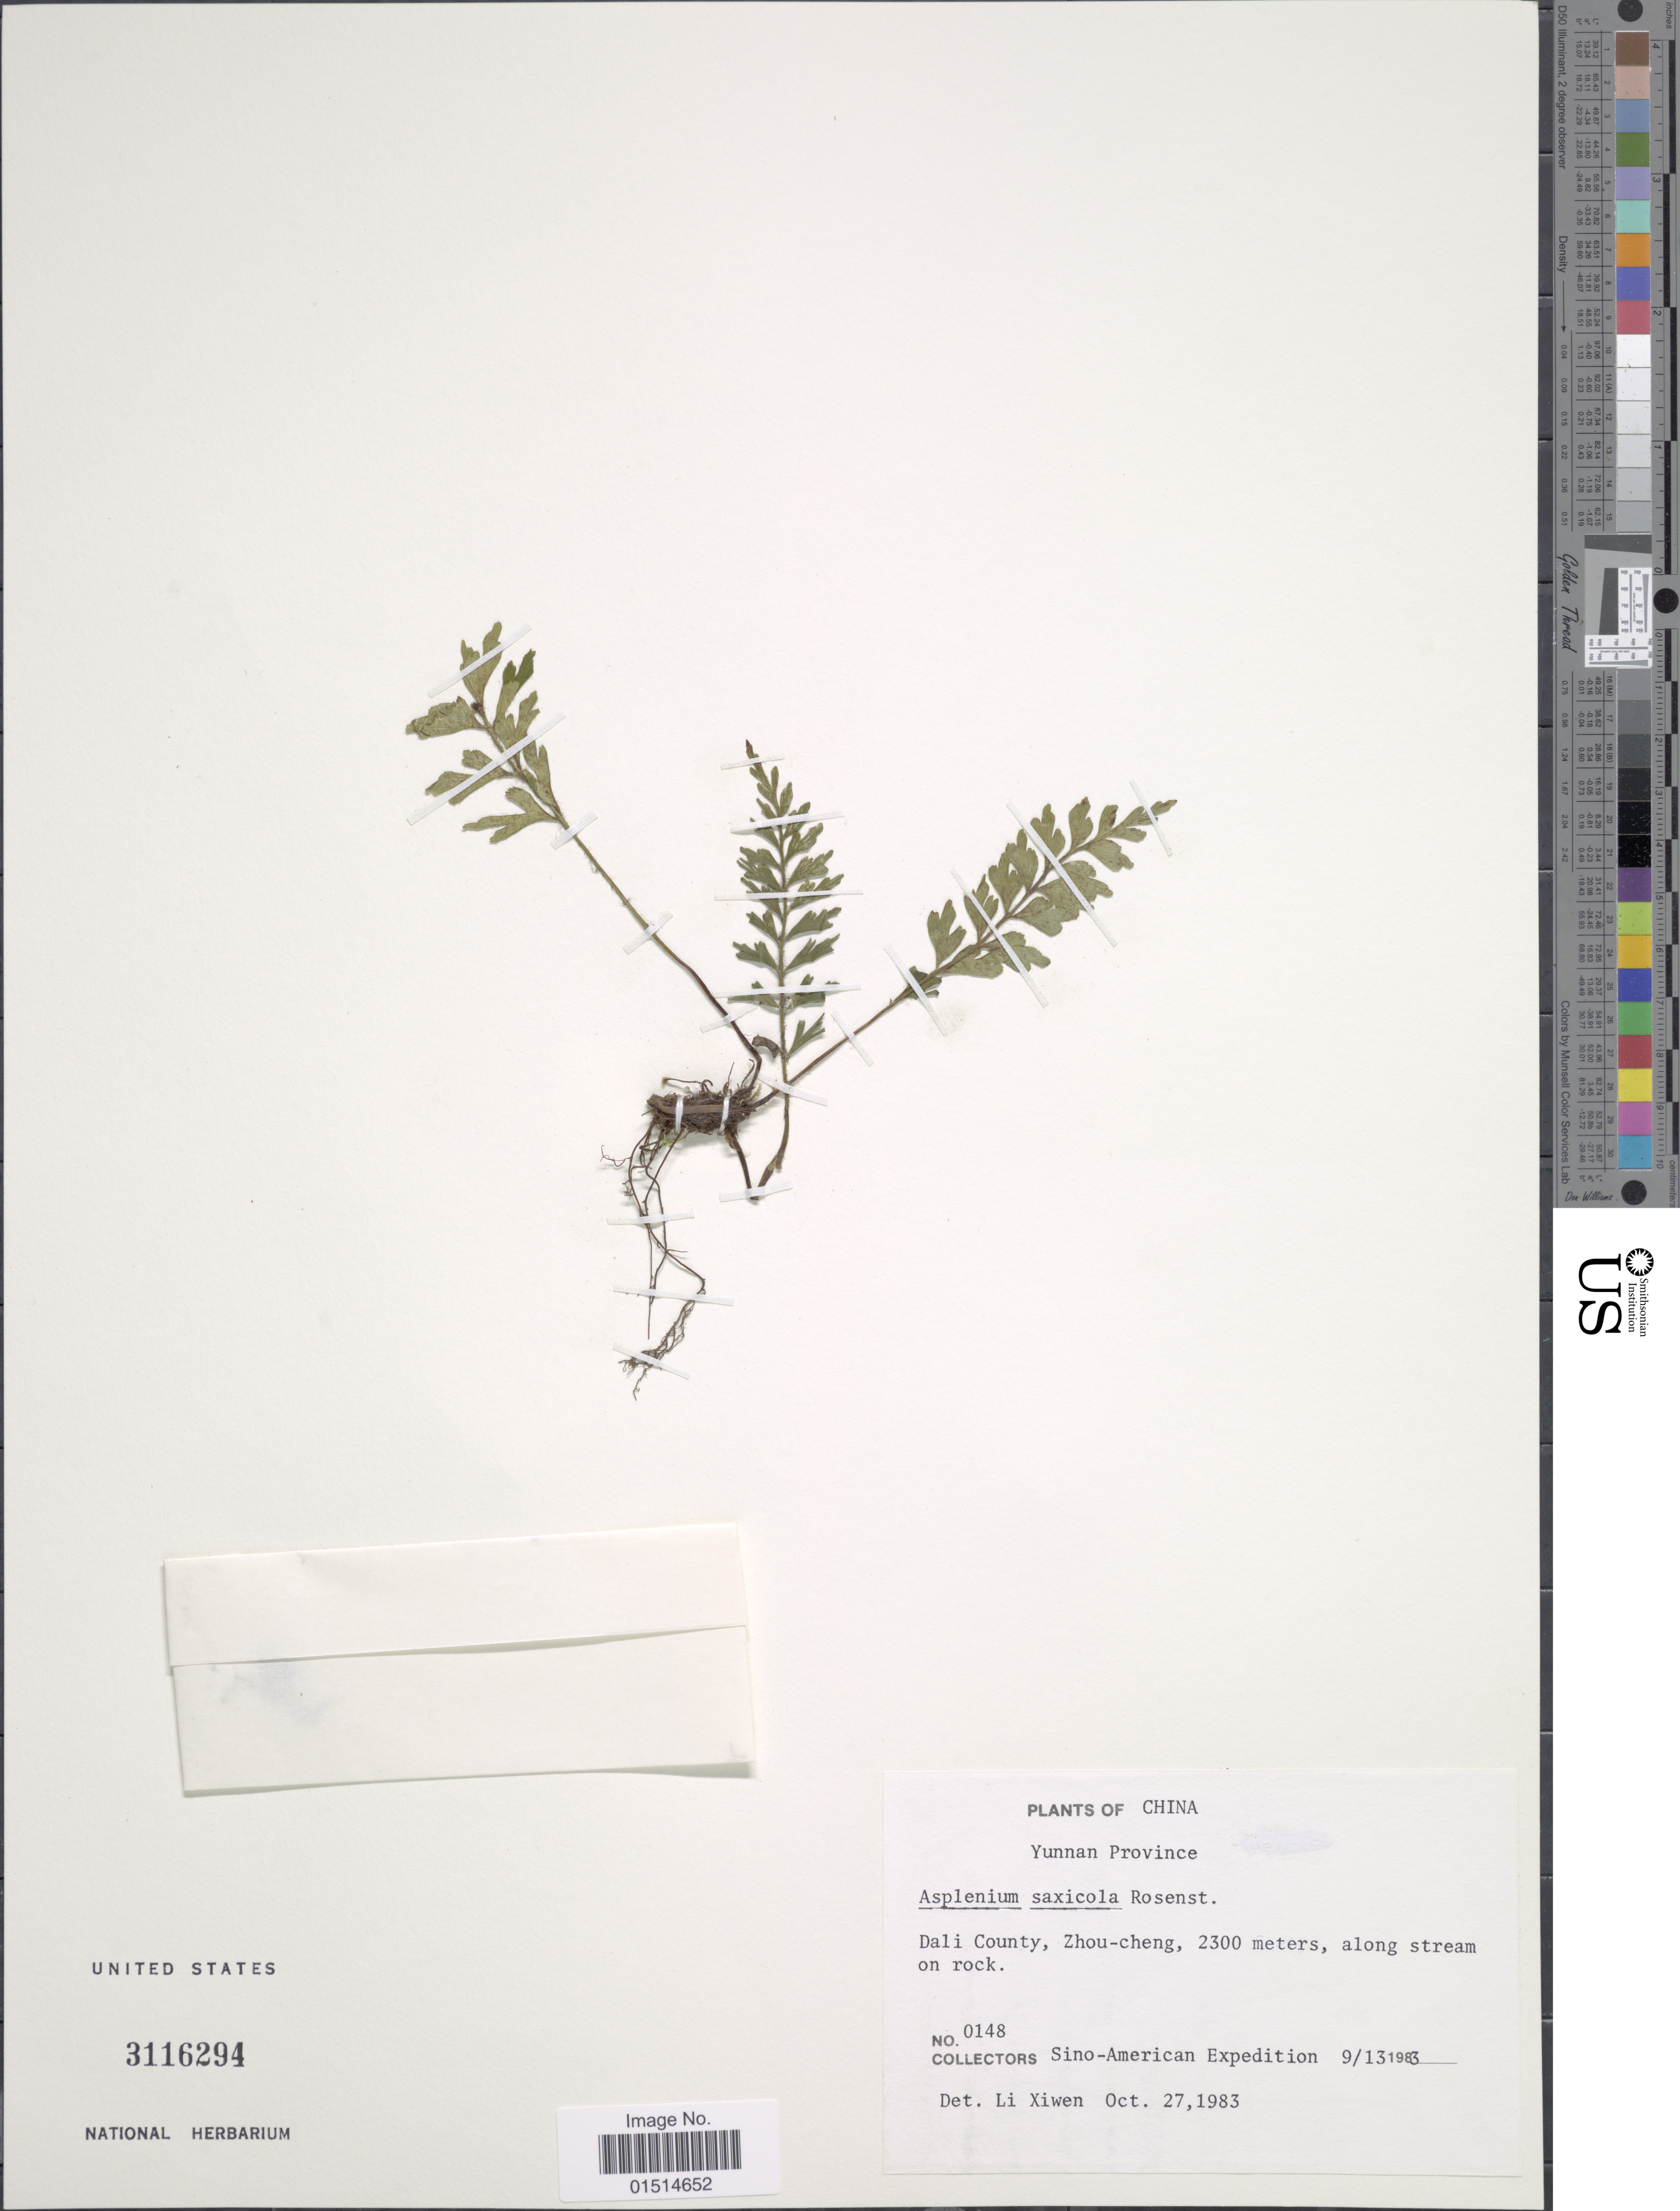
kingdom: Plantae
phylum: Tracheophyta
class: Polypodiopsida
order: Polypodiales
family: Aspleniaceae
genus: Asplenium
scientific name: Asplenium comptum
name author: Hance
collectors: Sino-Amer. Bot. Exped. 1984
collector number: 0148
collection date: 1983-10-27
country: China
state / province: Yunnan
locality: Yunnan Province, Dali County, Zhou-Cheng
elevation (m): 2300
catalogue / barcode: US 3116294